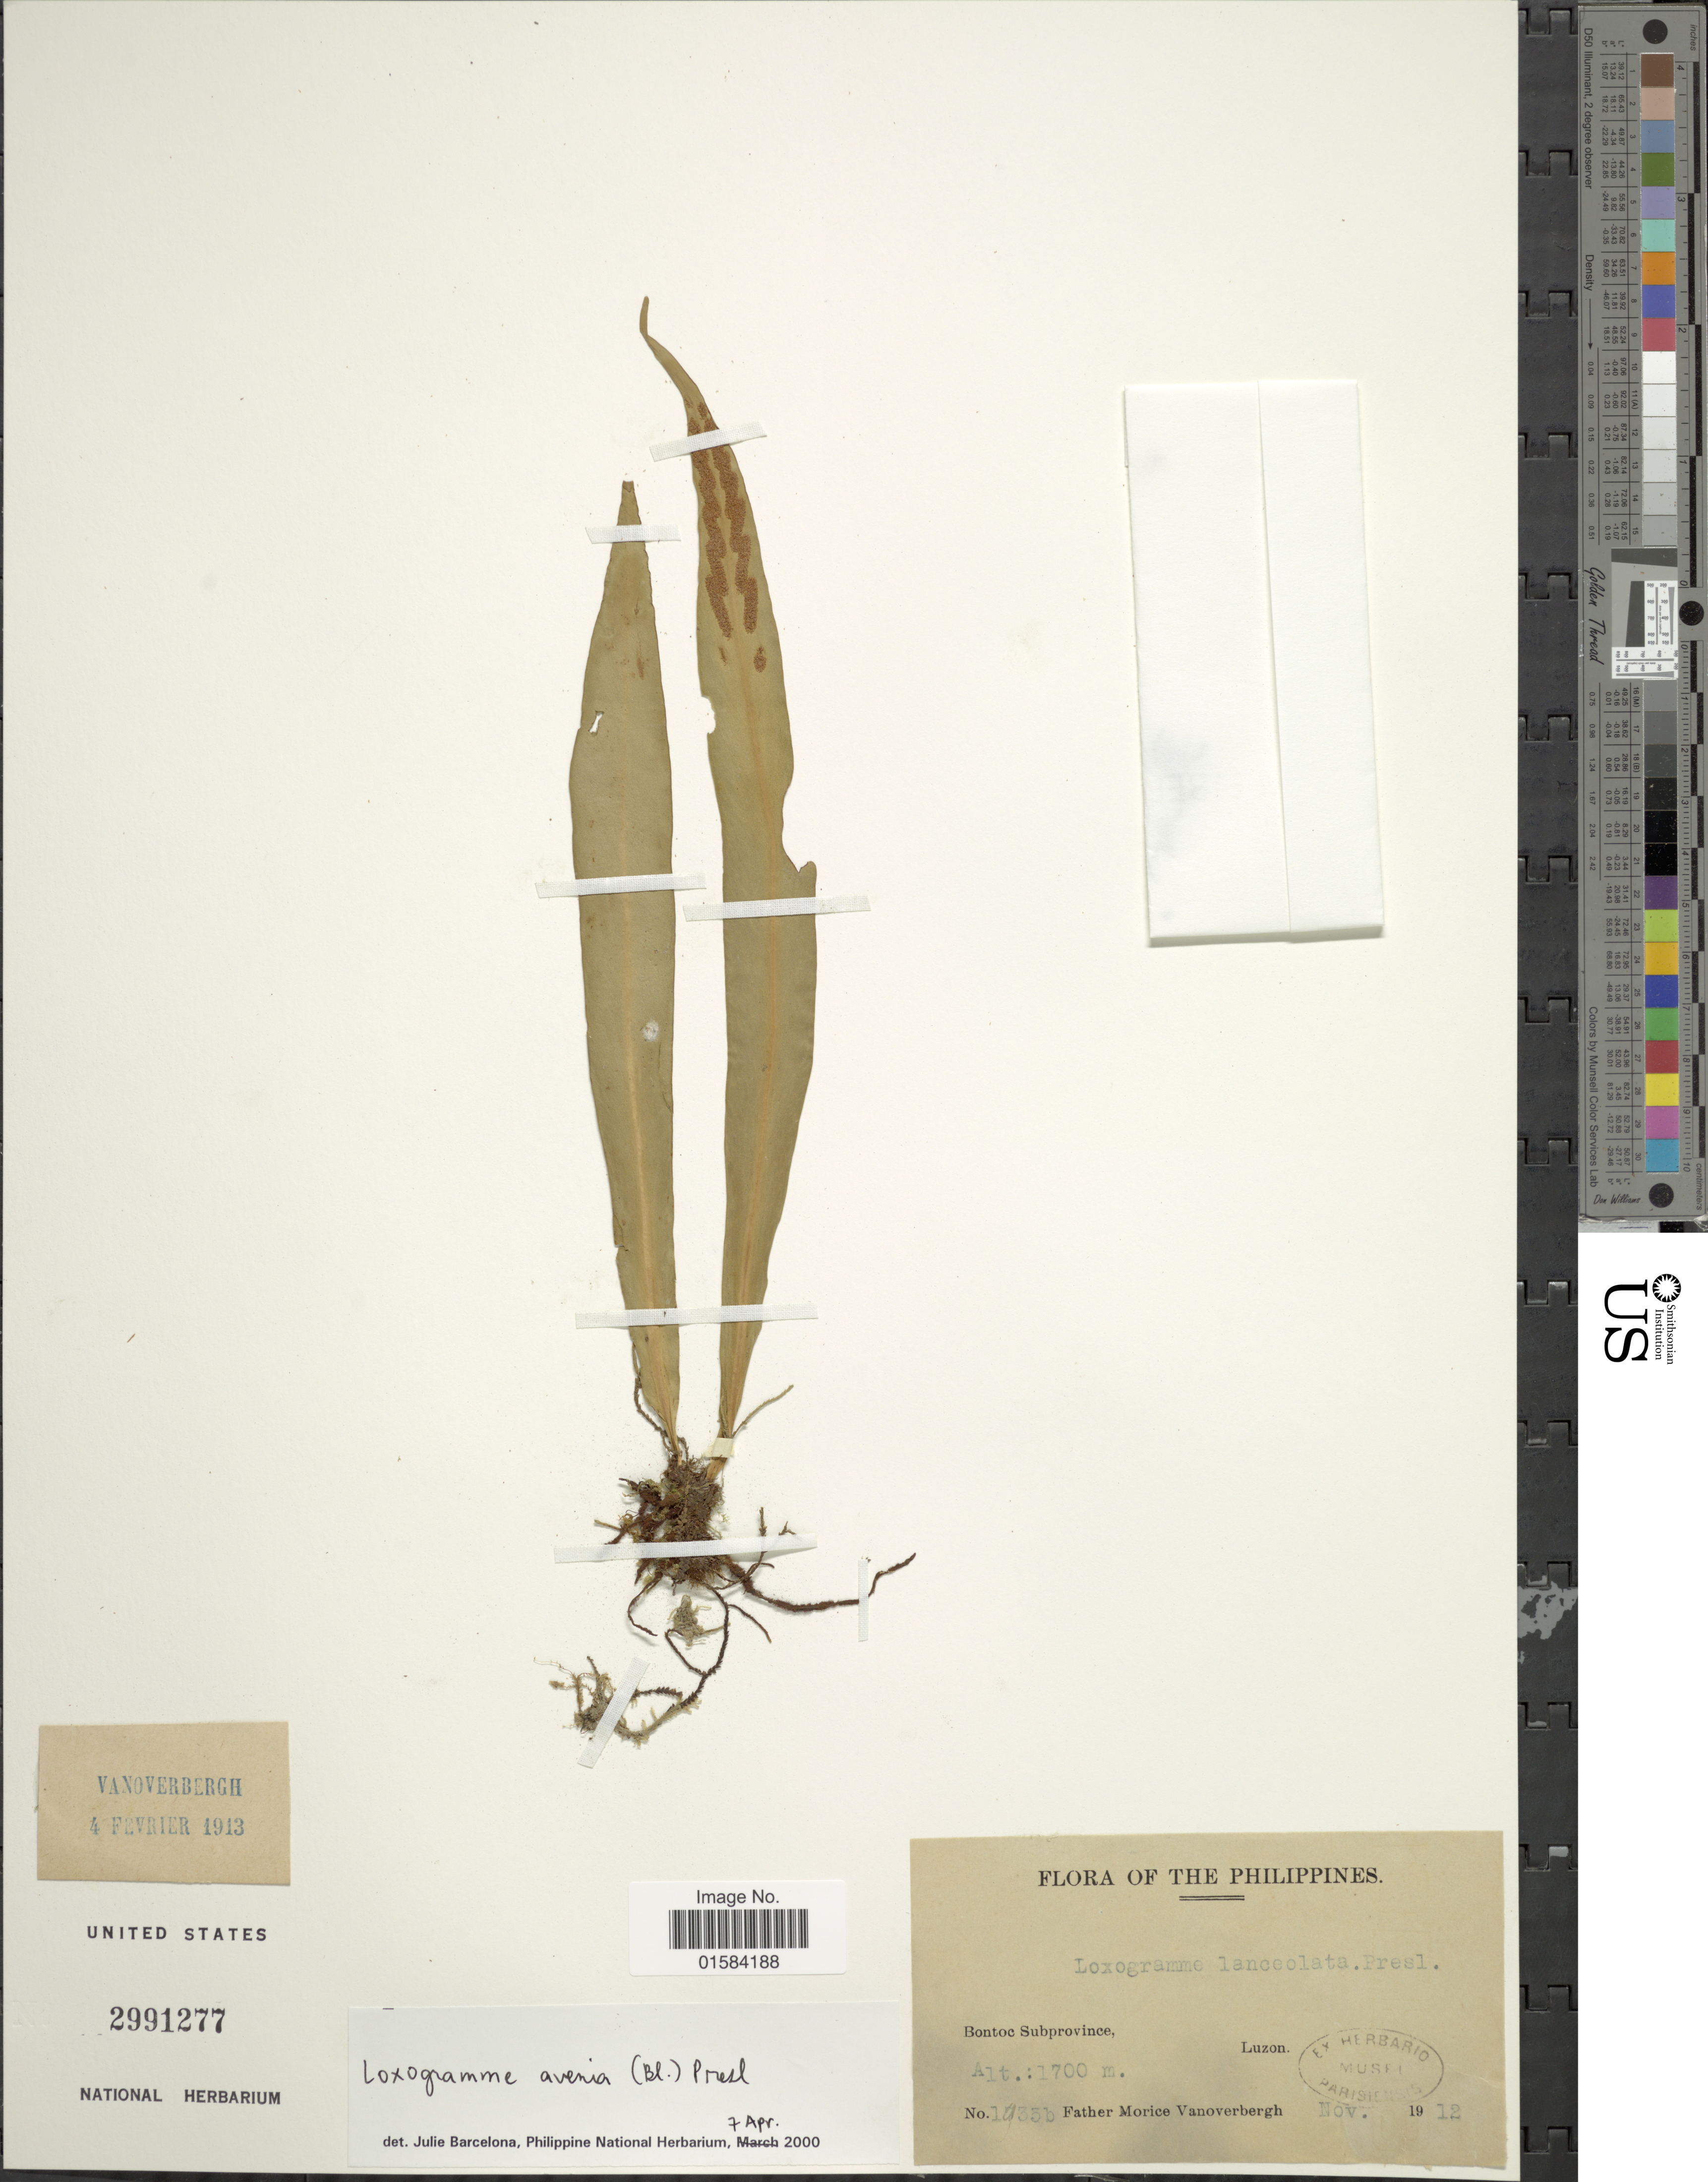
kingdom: Plantae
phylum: Tracheophyta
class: Polypodiopsida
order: Polypodiales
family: Polypodiaceae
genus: Loxogramme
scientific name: Loxogramme avenia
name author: (Blume) C. Presl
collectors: M. Vanoverbergh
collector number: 1935b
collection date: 1912-11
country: Philippines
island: Luzon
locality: Bontoc Subprovince, Luzon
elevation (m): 1700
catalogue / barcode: US 2991277